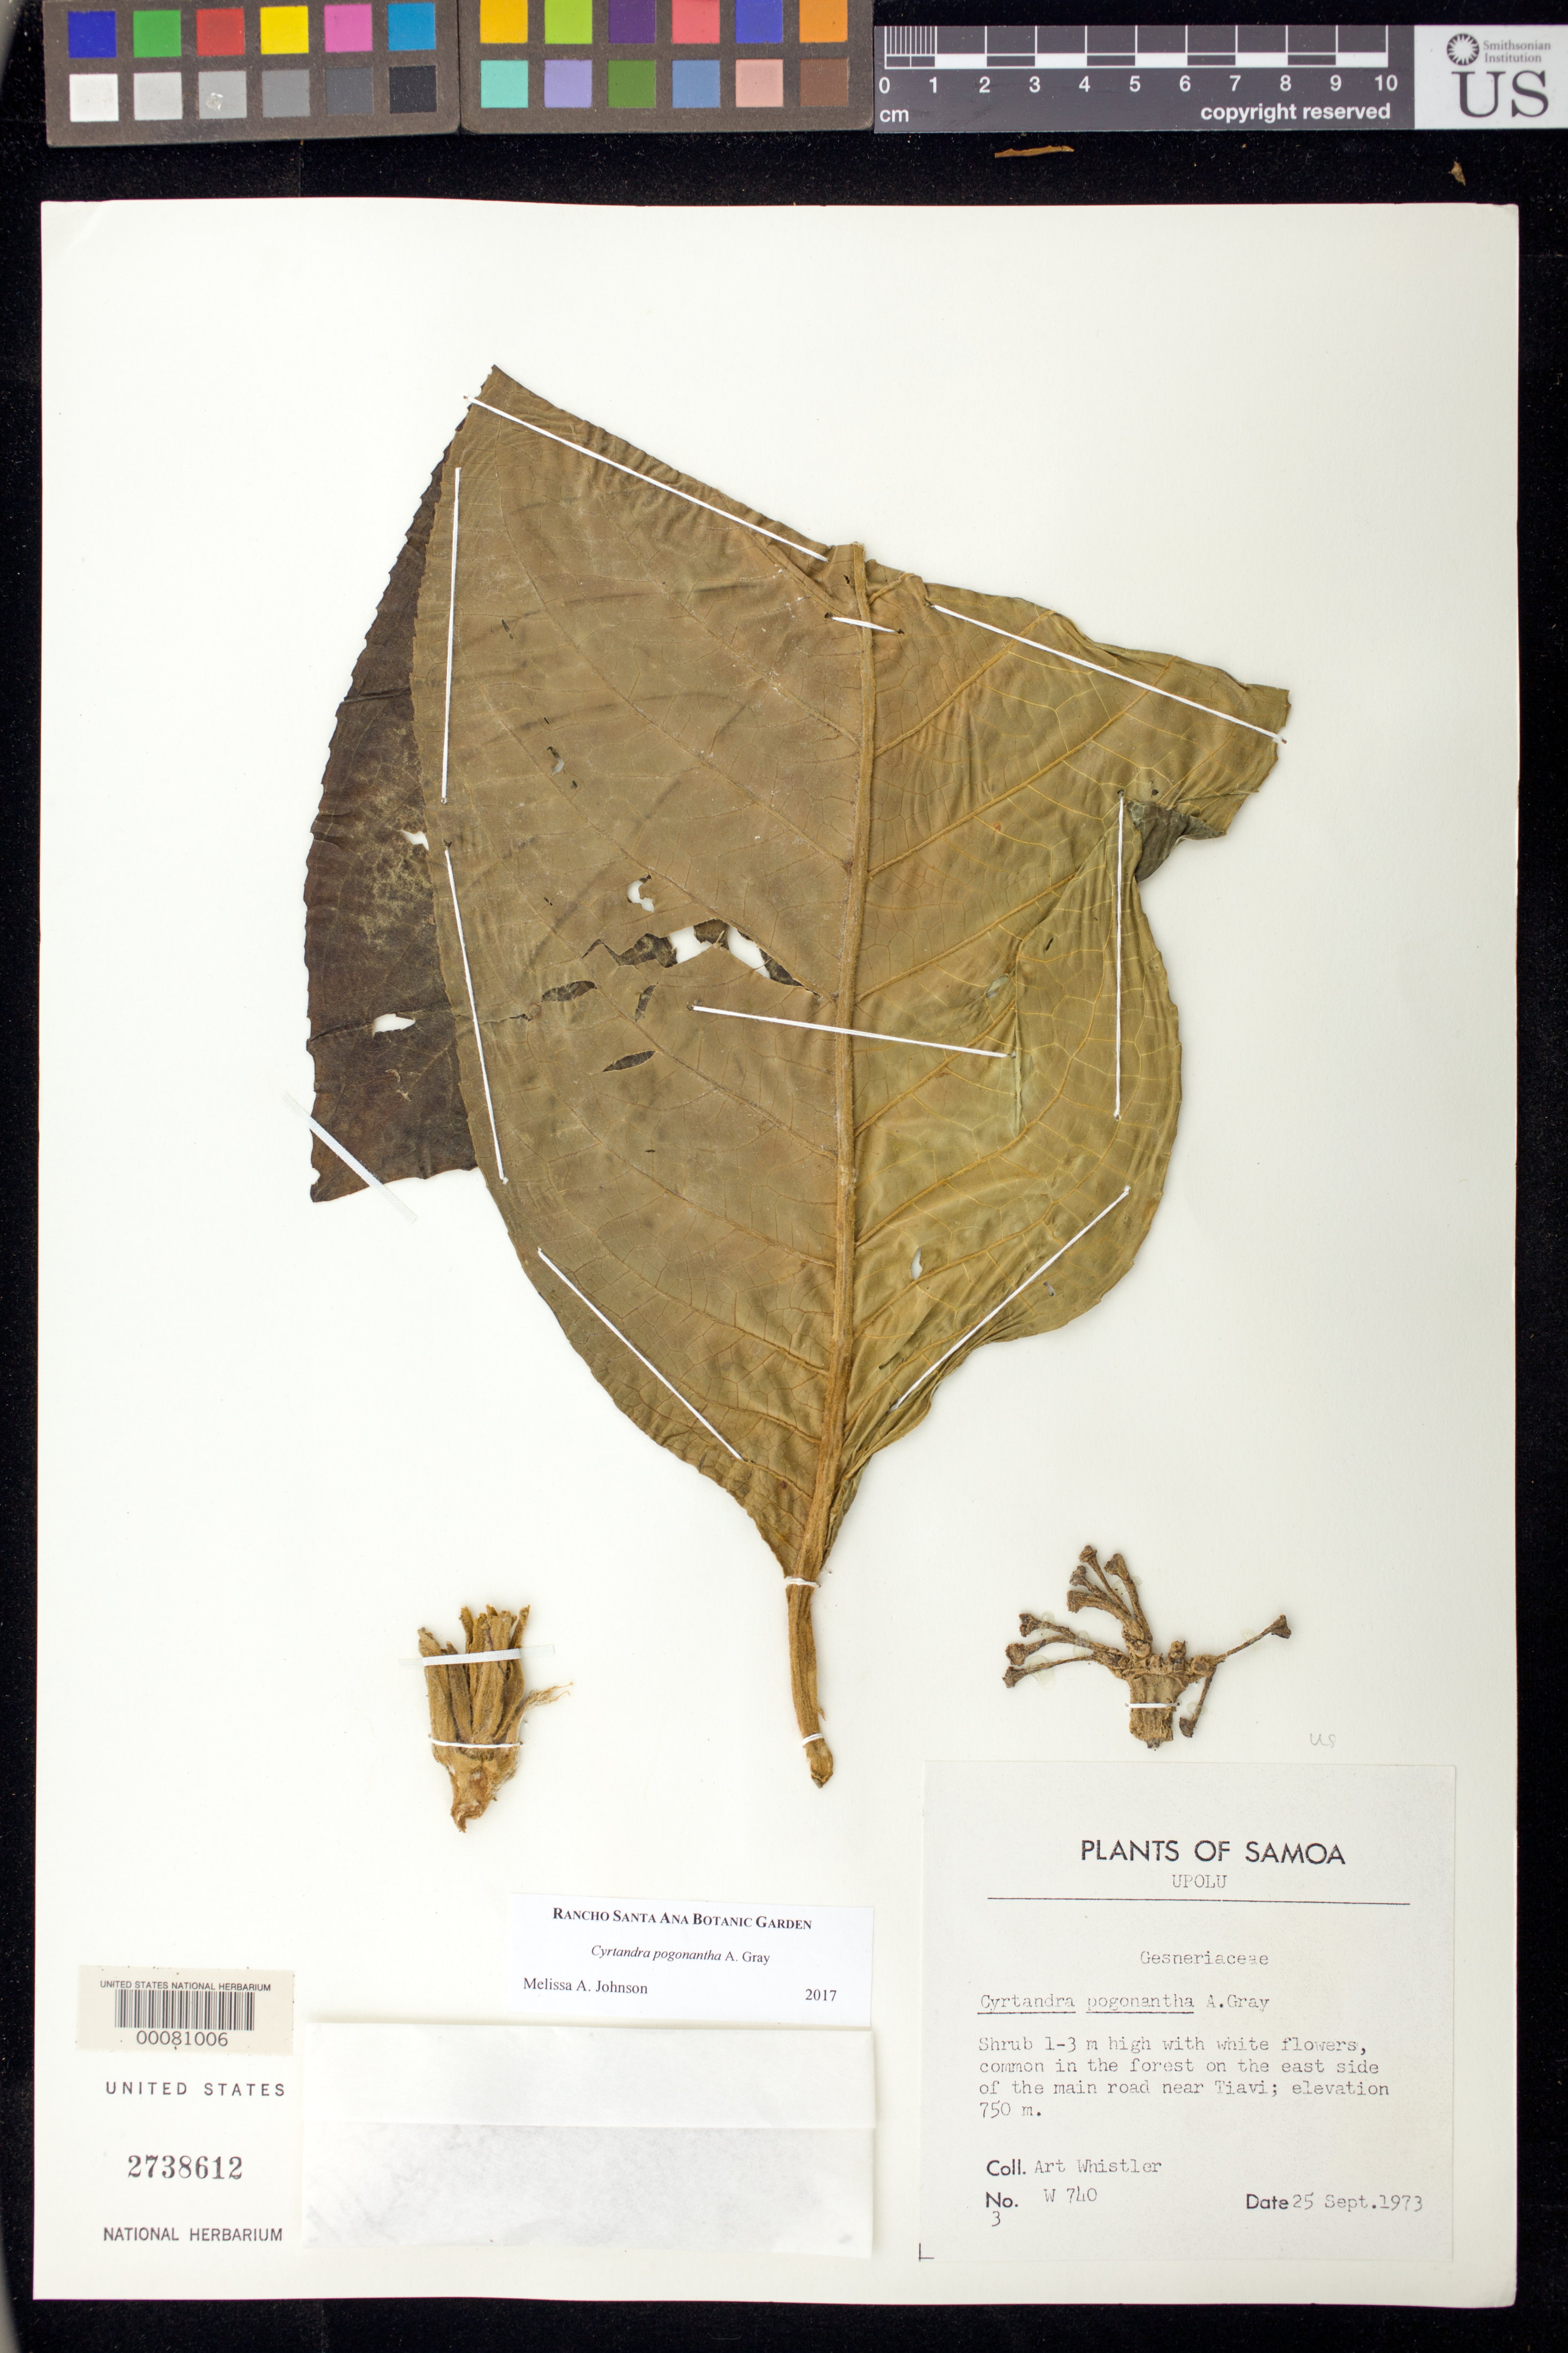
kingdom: Plantae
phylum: Tracheophyta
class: Magnoliopsida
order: Lamiales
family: Gesneriaceae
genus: Cyrtandra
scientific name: Cyrtandra pogonantha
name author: A. Gray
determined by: Johnson, Melissa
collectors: A. Whistler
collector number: W 740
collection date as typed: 25 Sep 1973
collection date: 1973-09-25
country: Samoa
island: Upolu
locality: Upolu, On the e side of the main road near tiavi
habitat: Common in the forest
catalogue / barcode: US 2738612